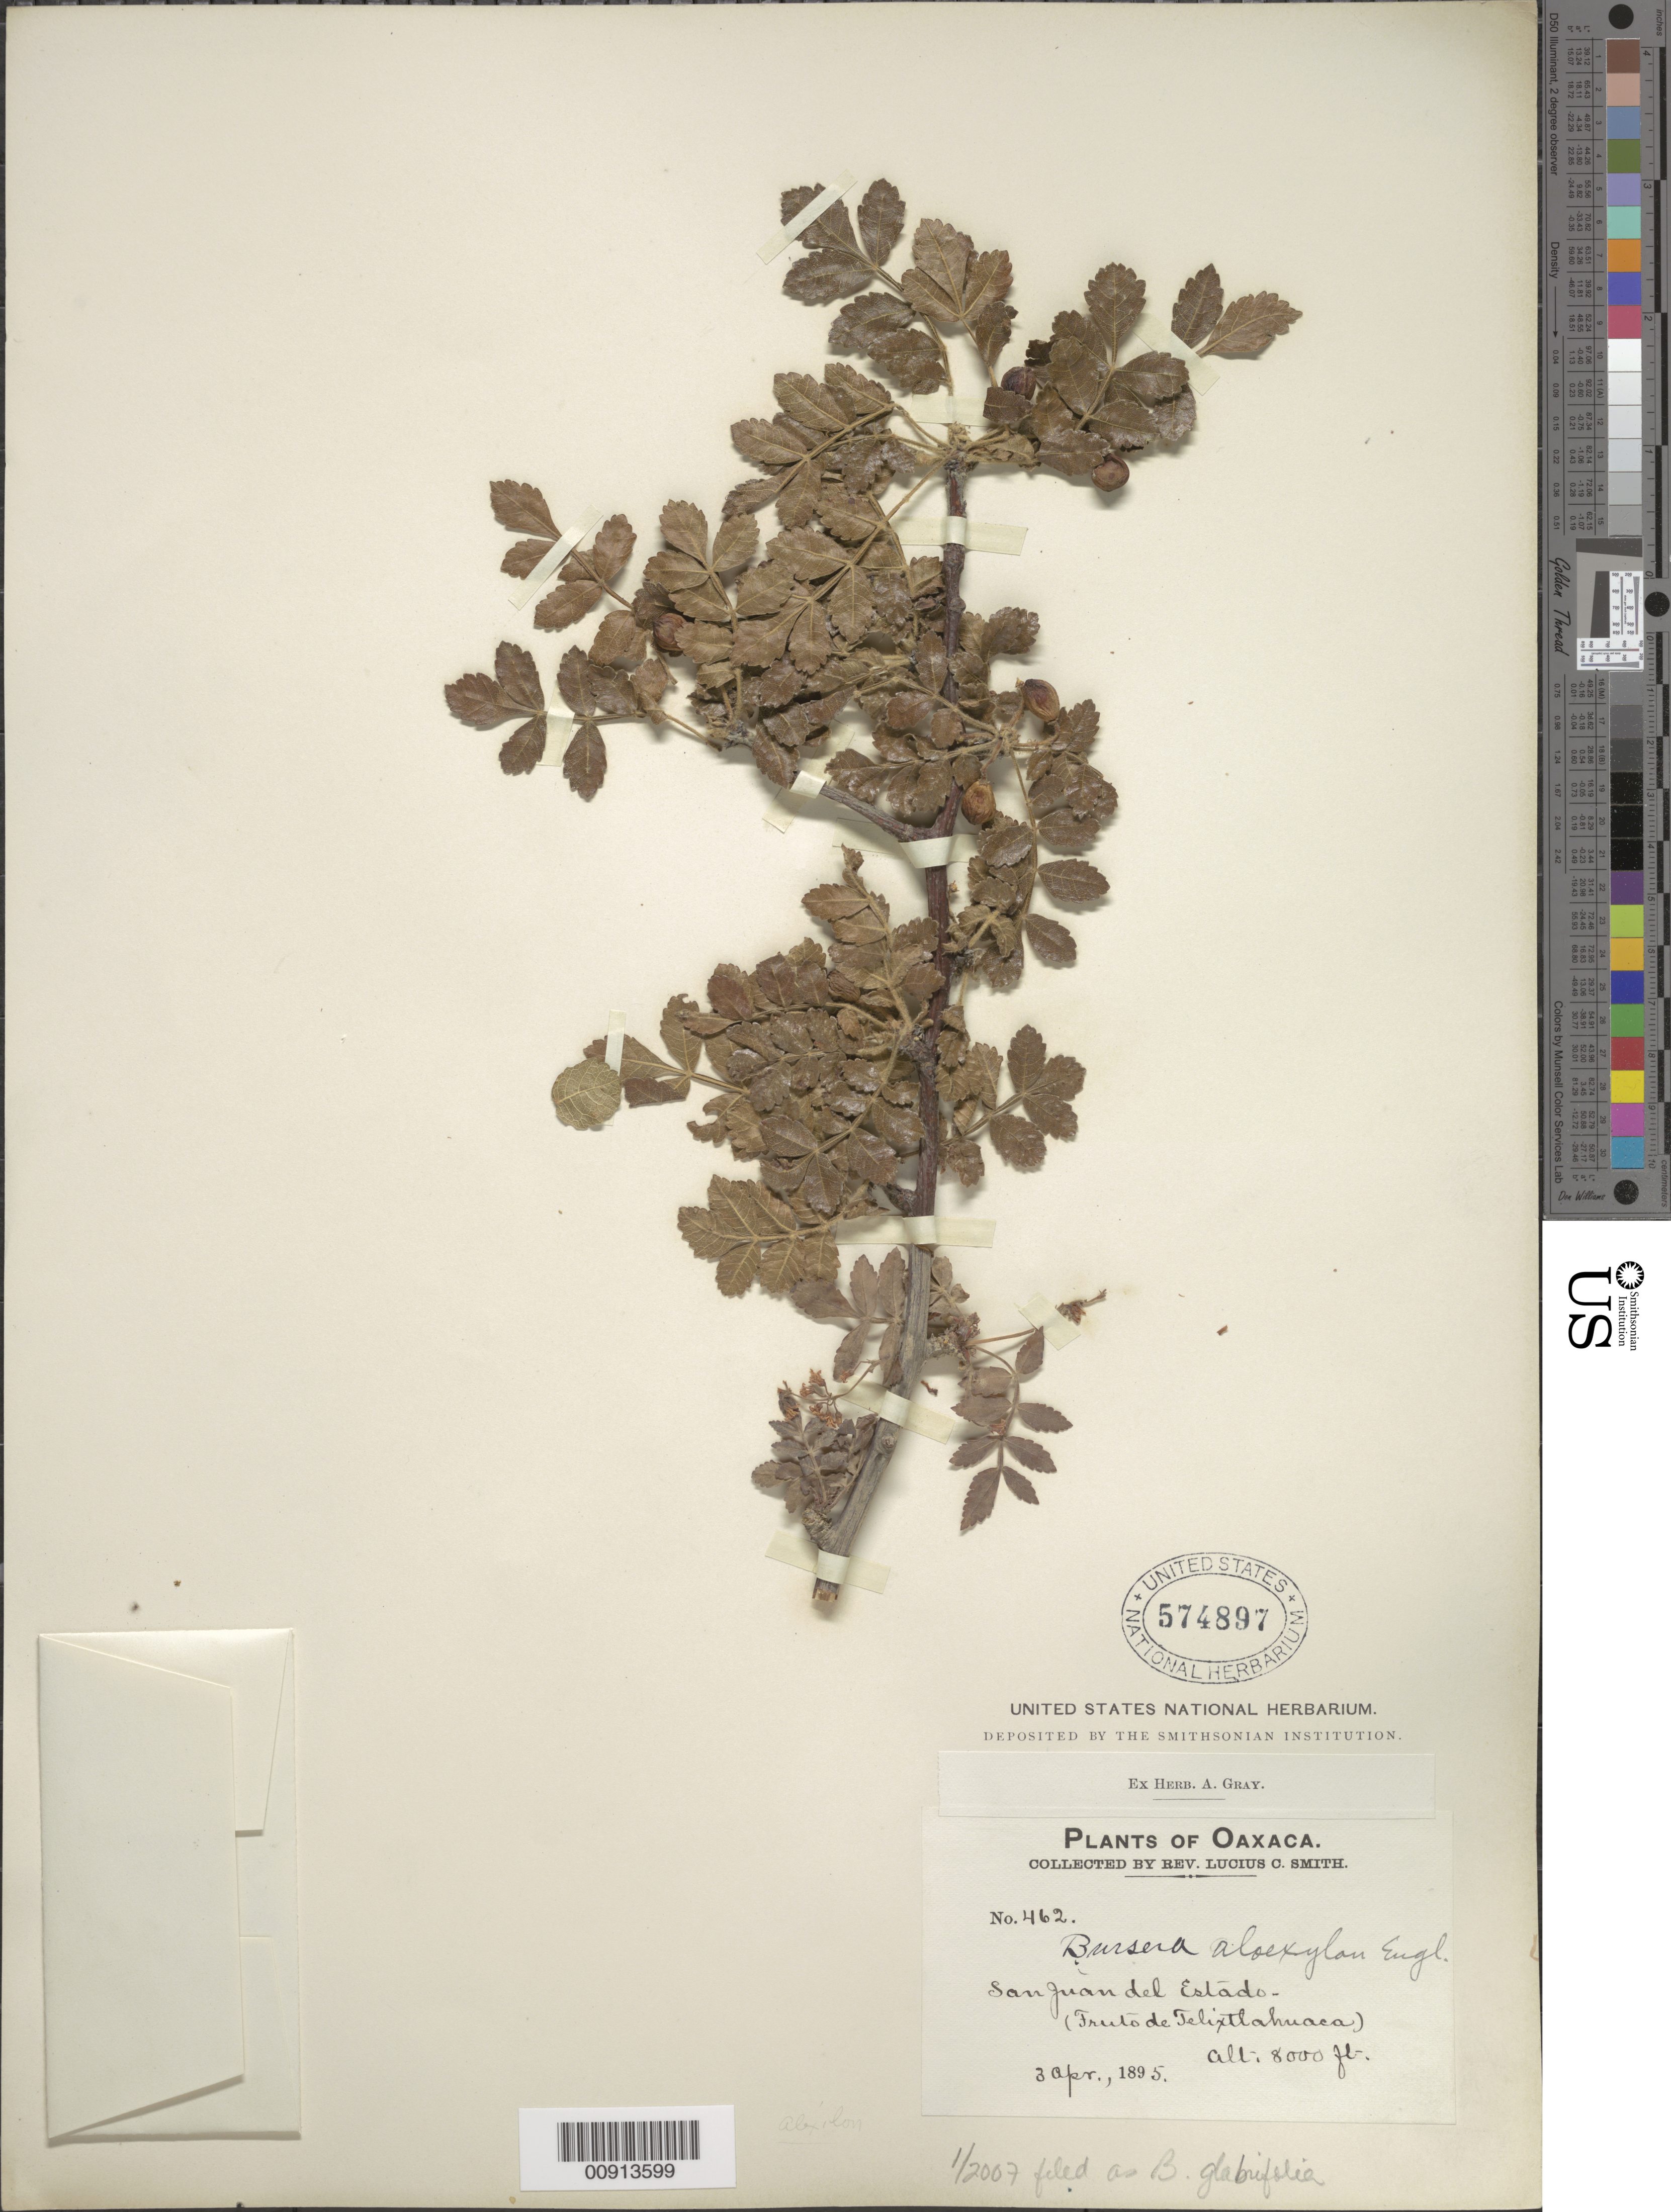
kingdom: Plantae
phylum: Tracheophyta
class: Magnoliopsida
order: Sapindales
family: Burseraceae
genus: Bursera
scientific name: Bursera glabrifolia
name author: (Kunth) Engl.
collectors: L. C. Smith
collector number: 462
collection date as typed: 30 Apr 1895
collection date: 1895-04-30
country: Mexico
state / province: Oaxaca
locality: San Juan del Estado.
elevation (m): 2438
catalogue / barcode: US 574897